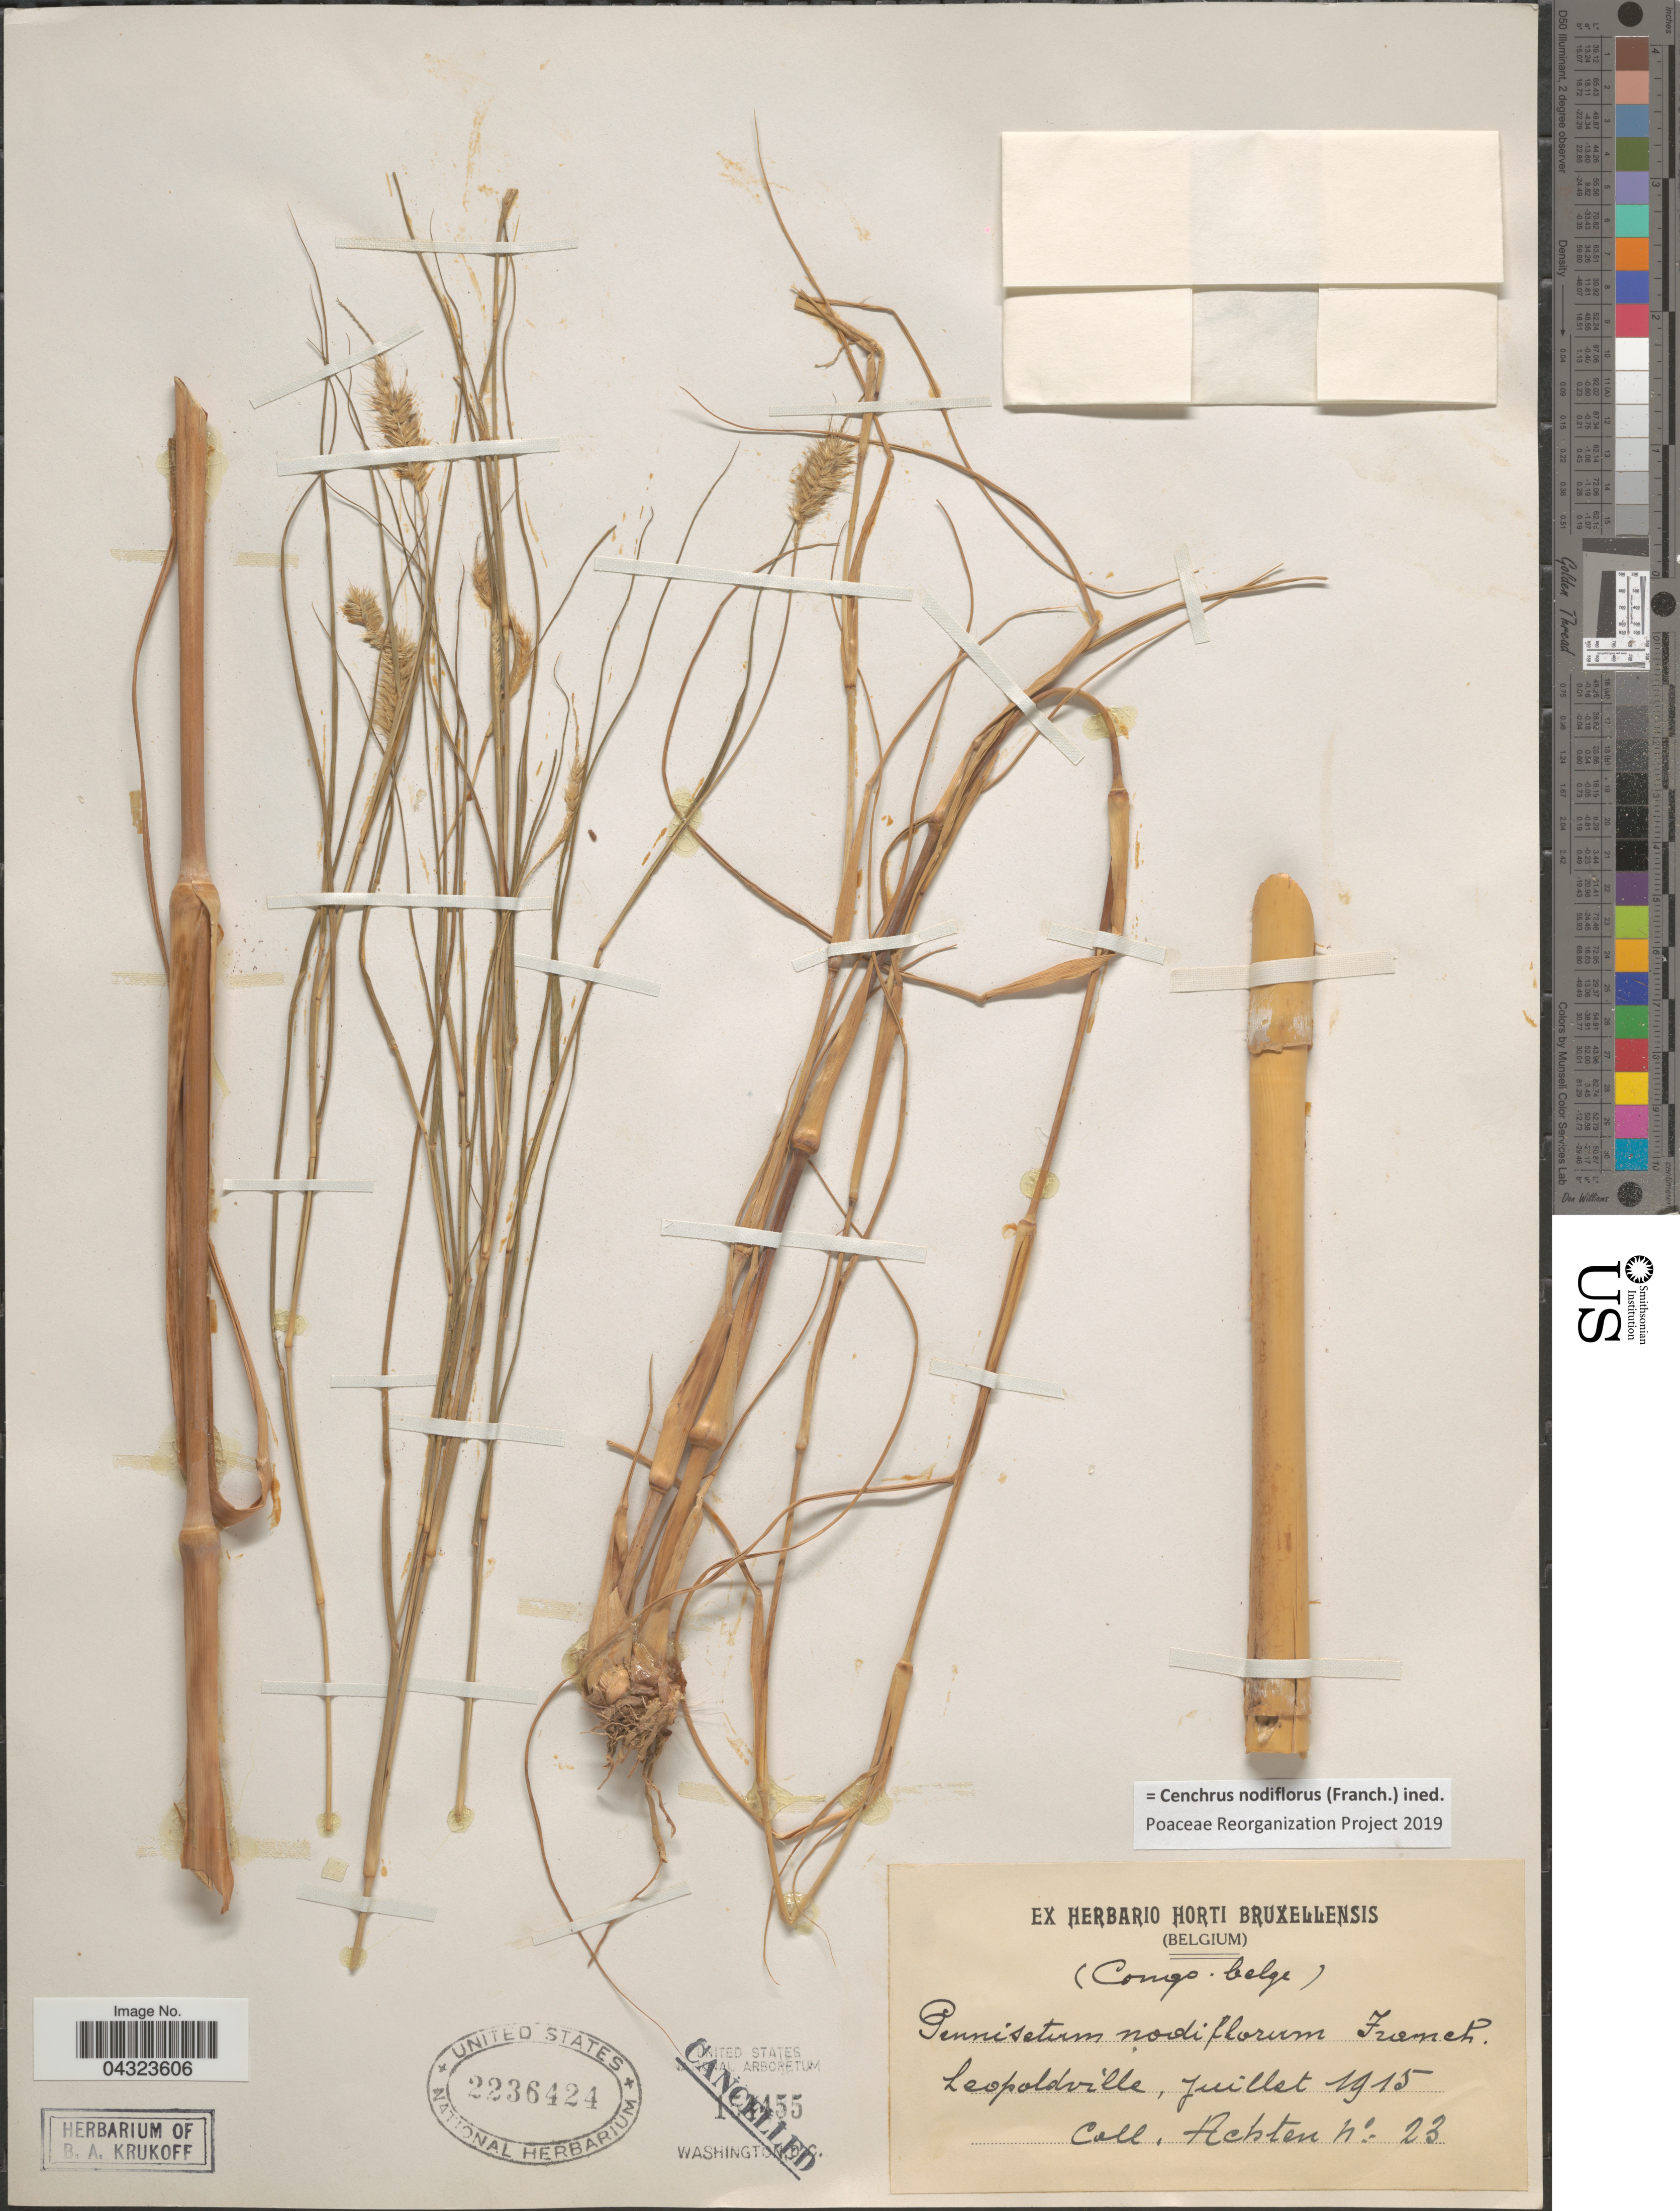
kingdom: Plantae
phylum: Tracheophyta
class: Liliopsida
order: Poales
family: Poaceae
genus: Cenchrus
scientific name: Cenchrus nodiflorus (Franch.) ined. PRP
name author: (Franch.)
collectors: Achten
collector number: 23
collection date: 1915-07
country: Congo, Democratic Republic of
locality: Congo-belge. Leopoldville.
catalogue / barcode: US 2236424